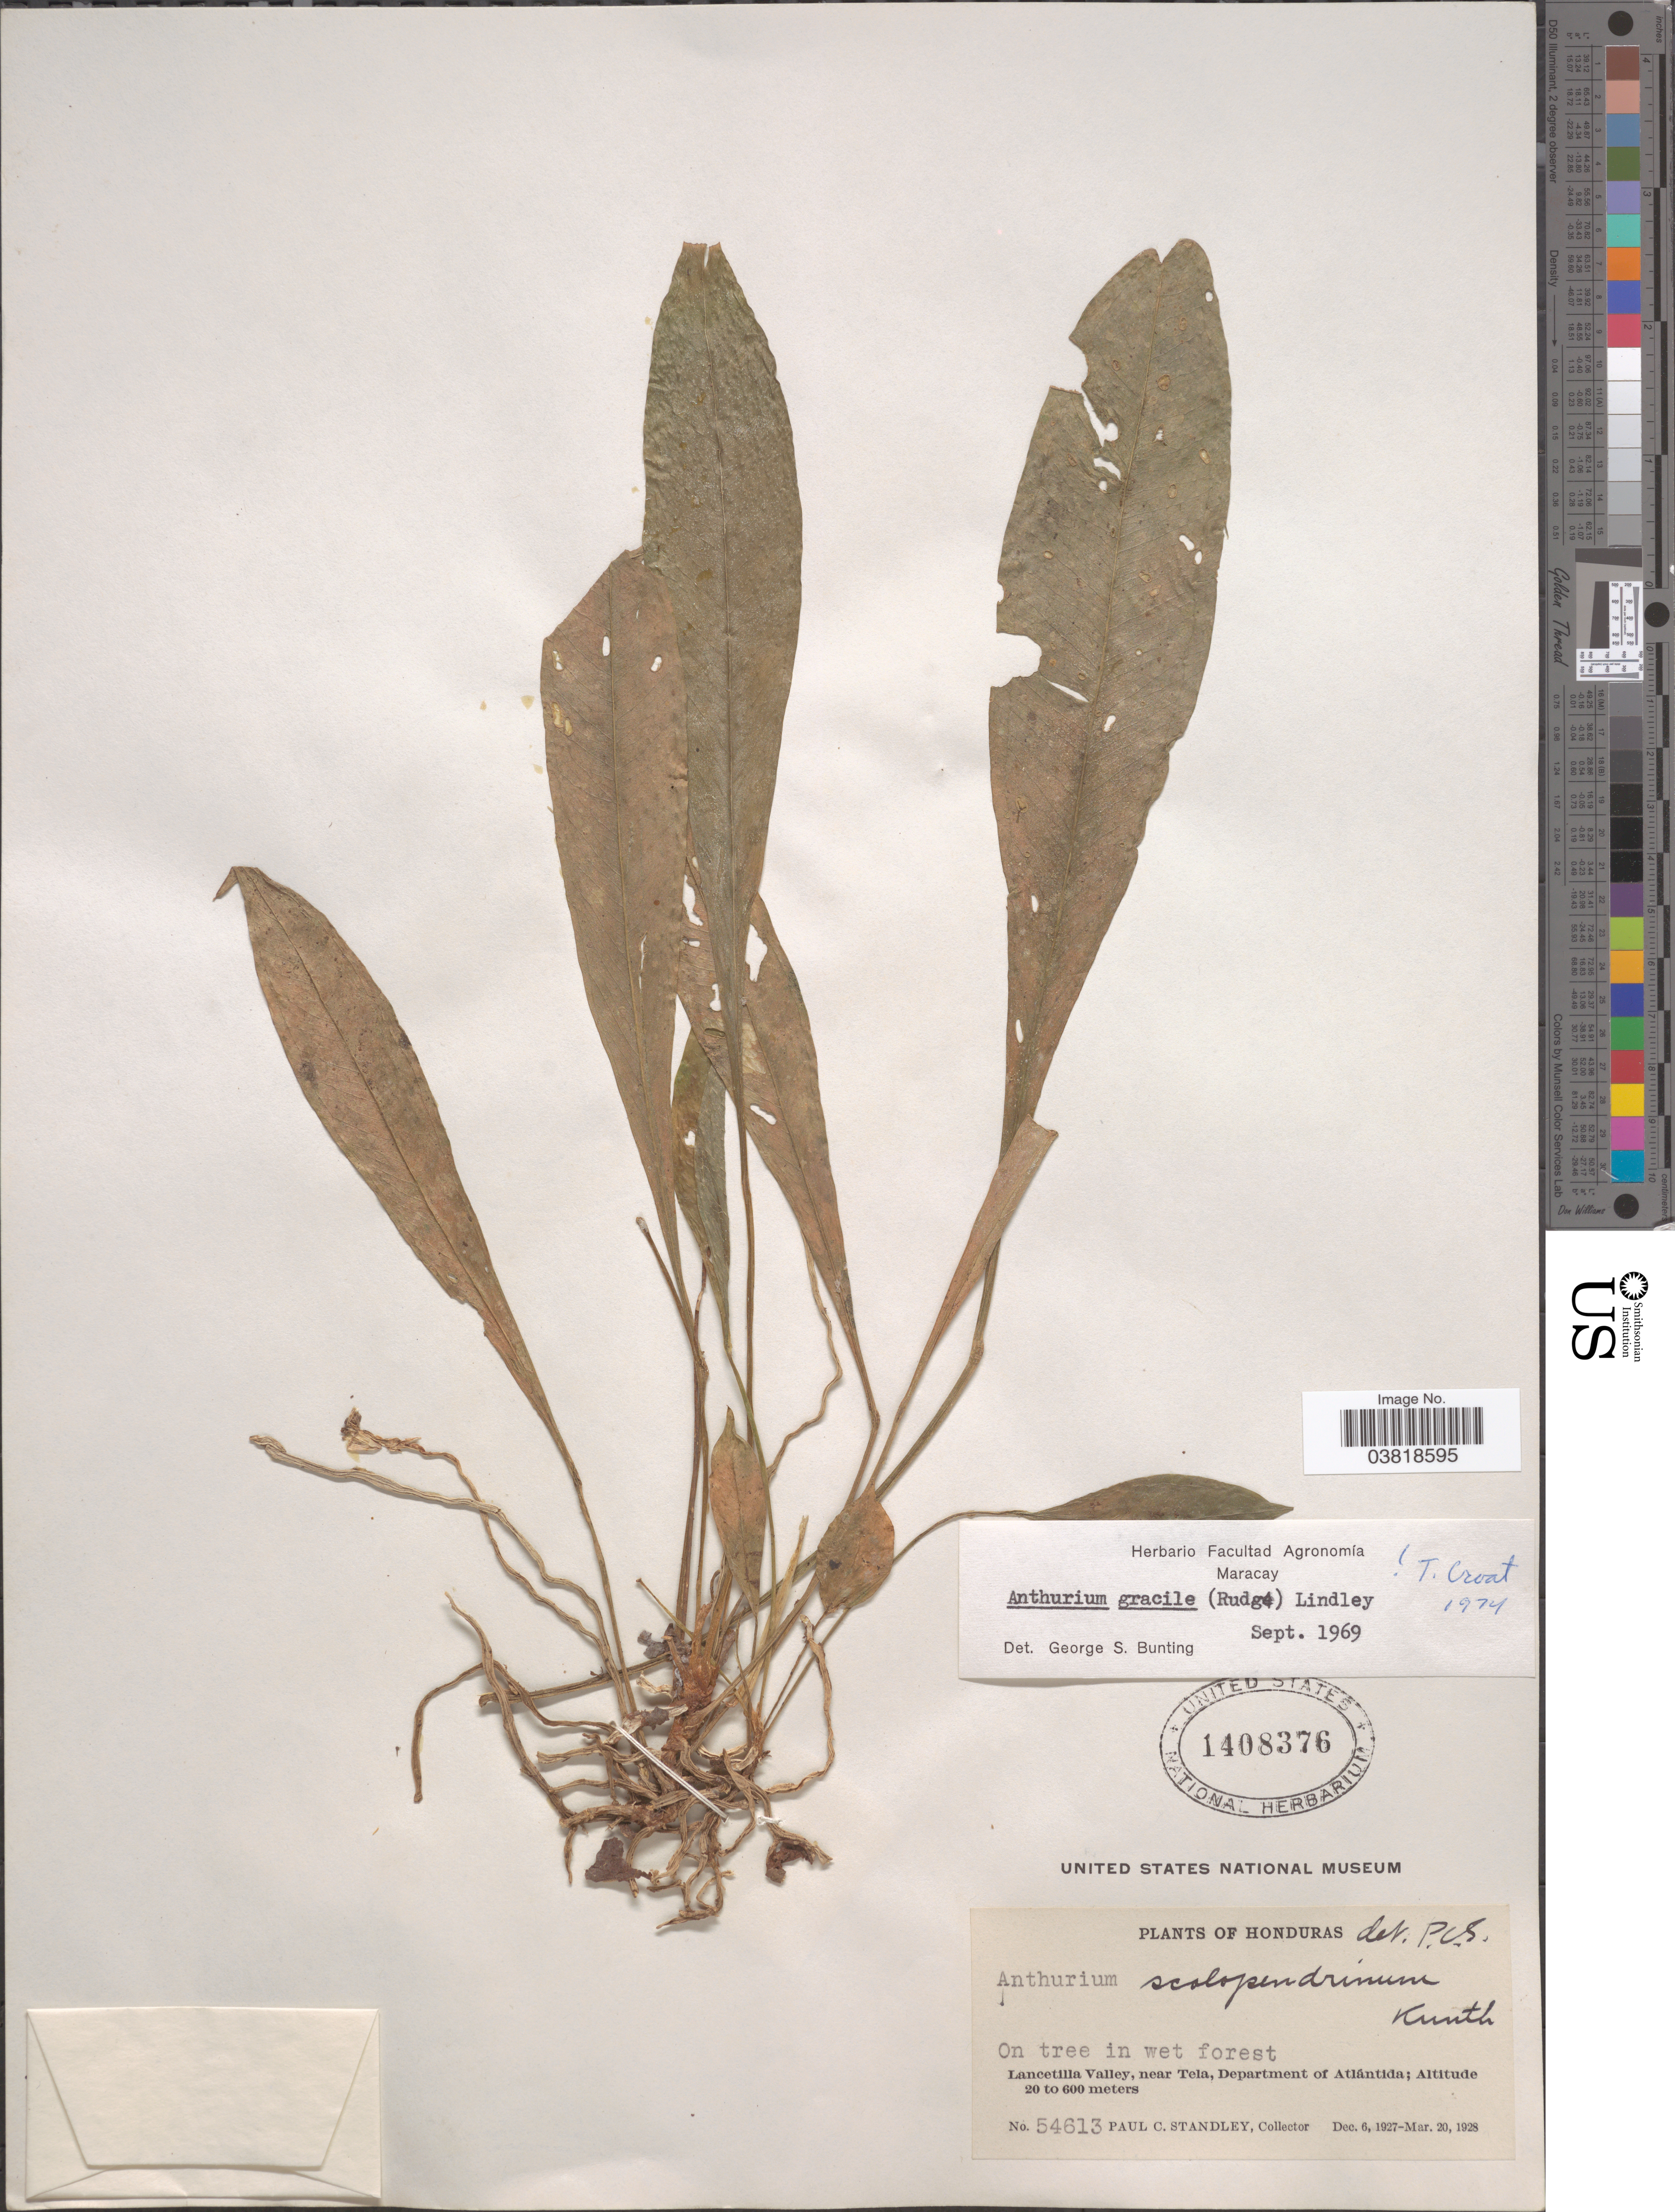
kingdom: Plantae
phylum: Tracheophyta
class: Liliopsida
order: Alismatales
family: Araceae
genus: Anthurium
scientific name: Anthurium gracile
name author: (Rudge) Schott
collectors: P. C. Standley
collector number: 54613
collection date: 1927-12-06/1928-03-20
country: Honduras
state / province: Atlantida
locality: Lancetilla Valley, near Tela, Department of Atlántida.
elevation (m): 20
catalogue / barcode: US 1408376